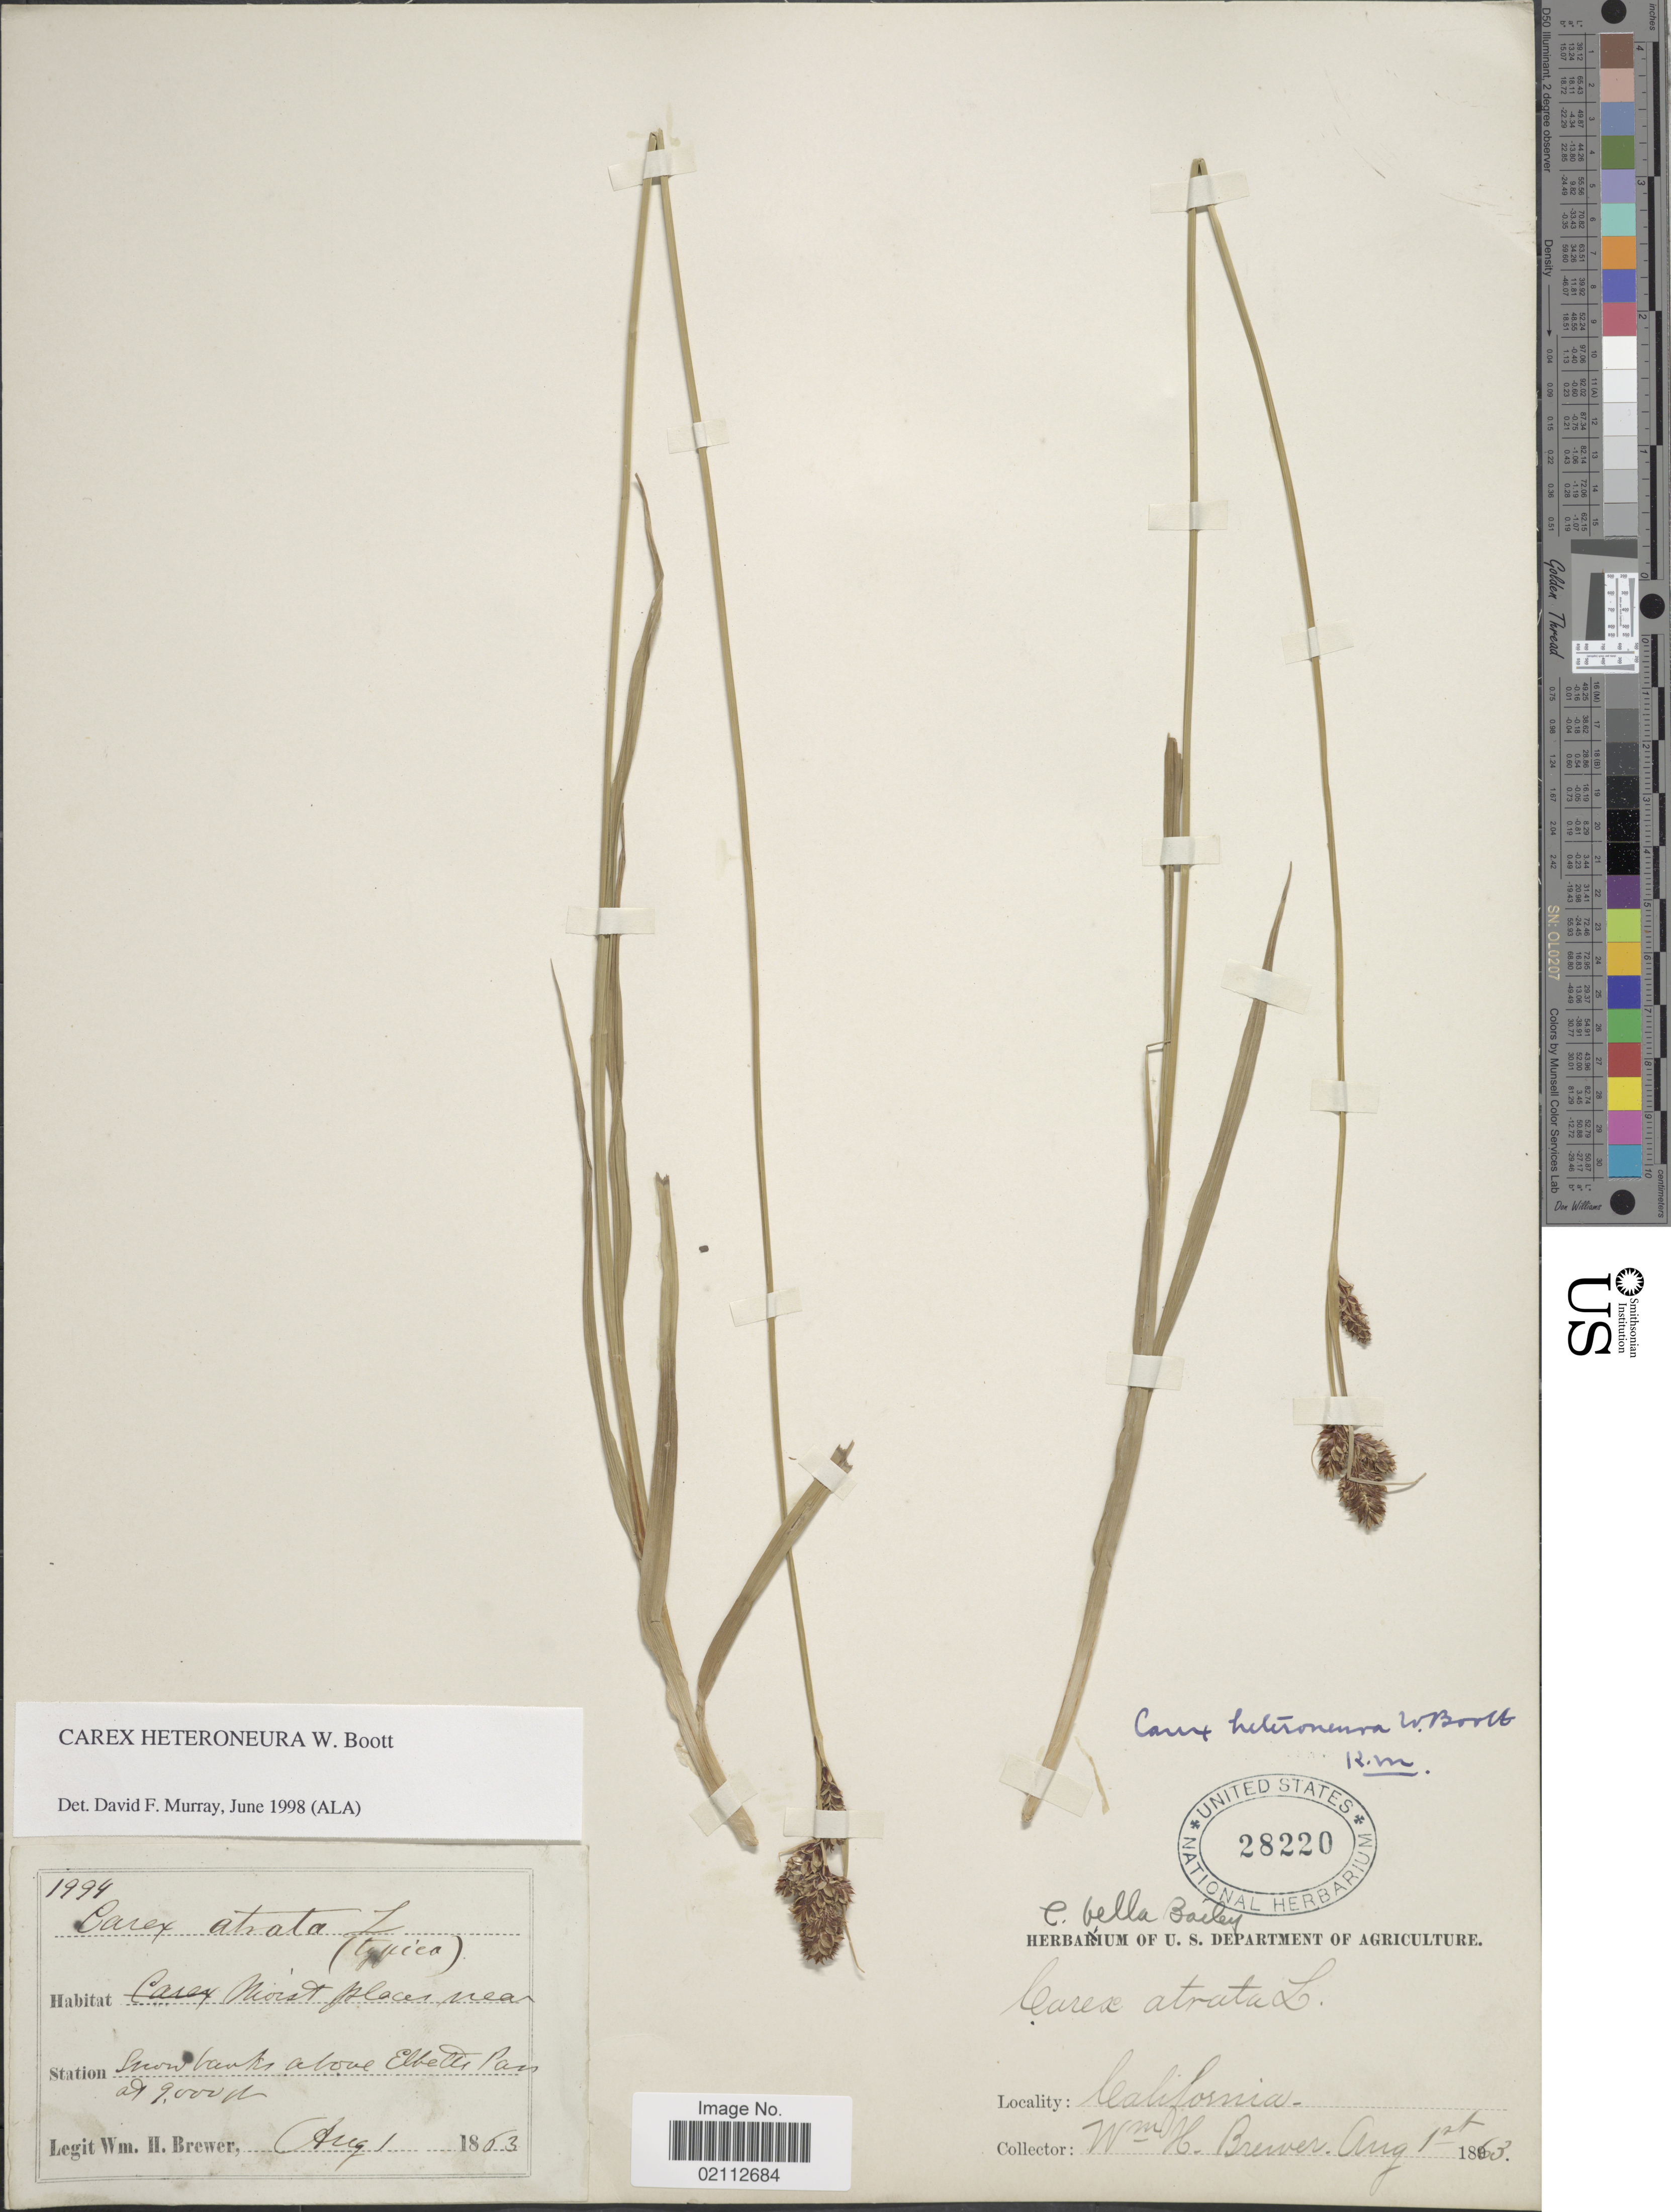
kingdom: Plantae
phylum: Tracheophyta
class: Liliopsida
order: Poales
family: Cyperaceae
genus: Carex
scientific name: Carex heteroneura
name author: S. Watson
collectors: W. H. Brewer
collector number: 1994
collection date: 1863-08-01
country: United States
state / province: California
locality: Above Ebbett's Pass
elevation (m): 2743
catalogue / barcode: US 28220